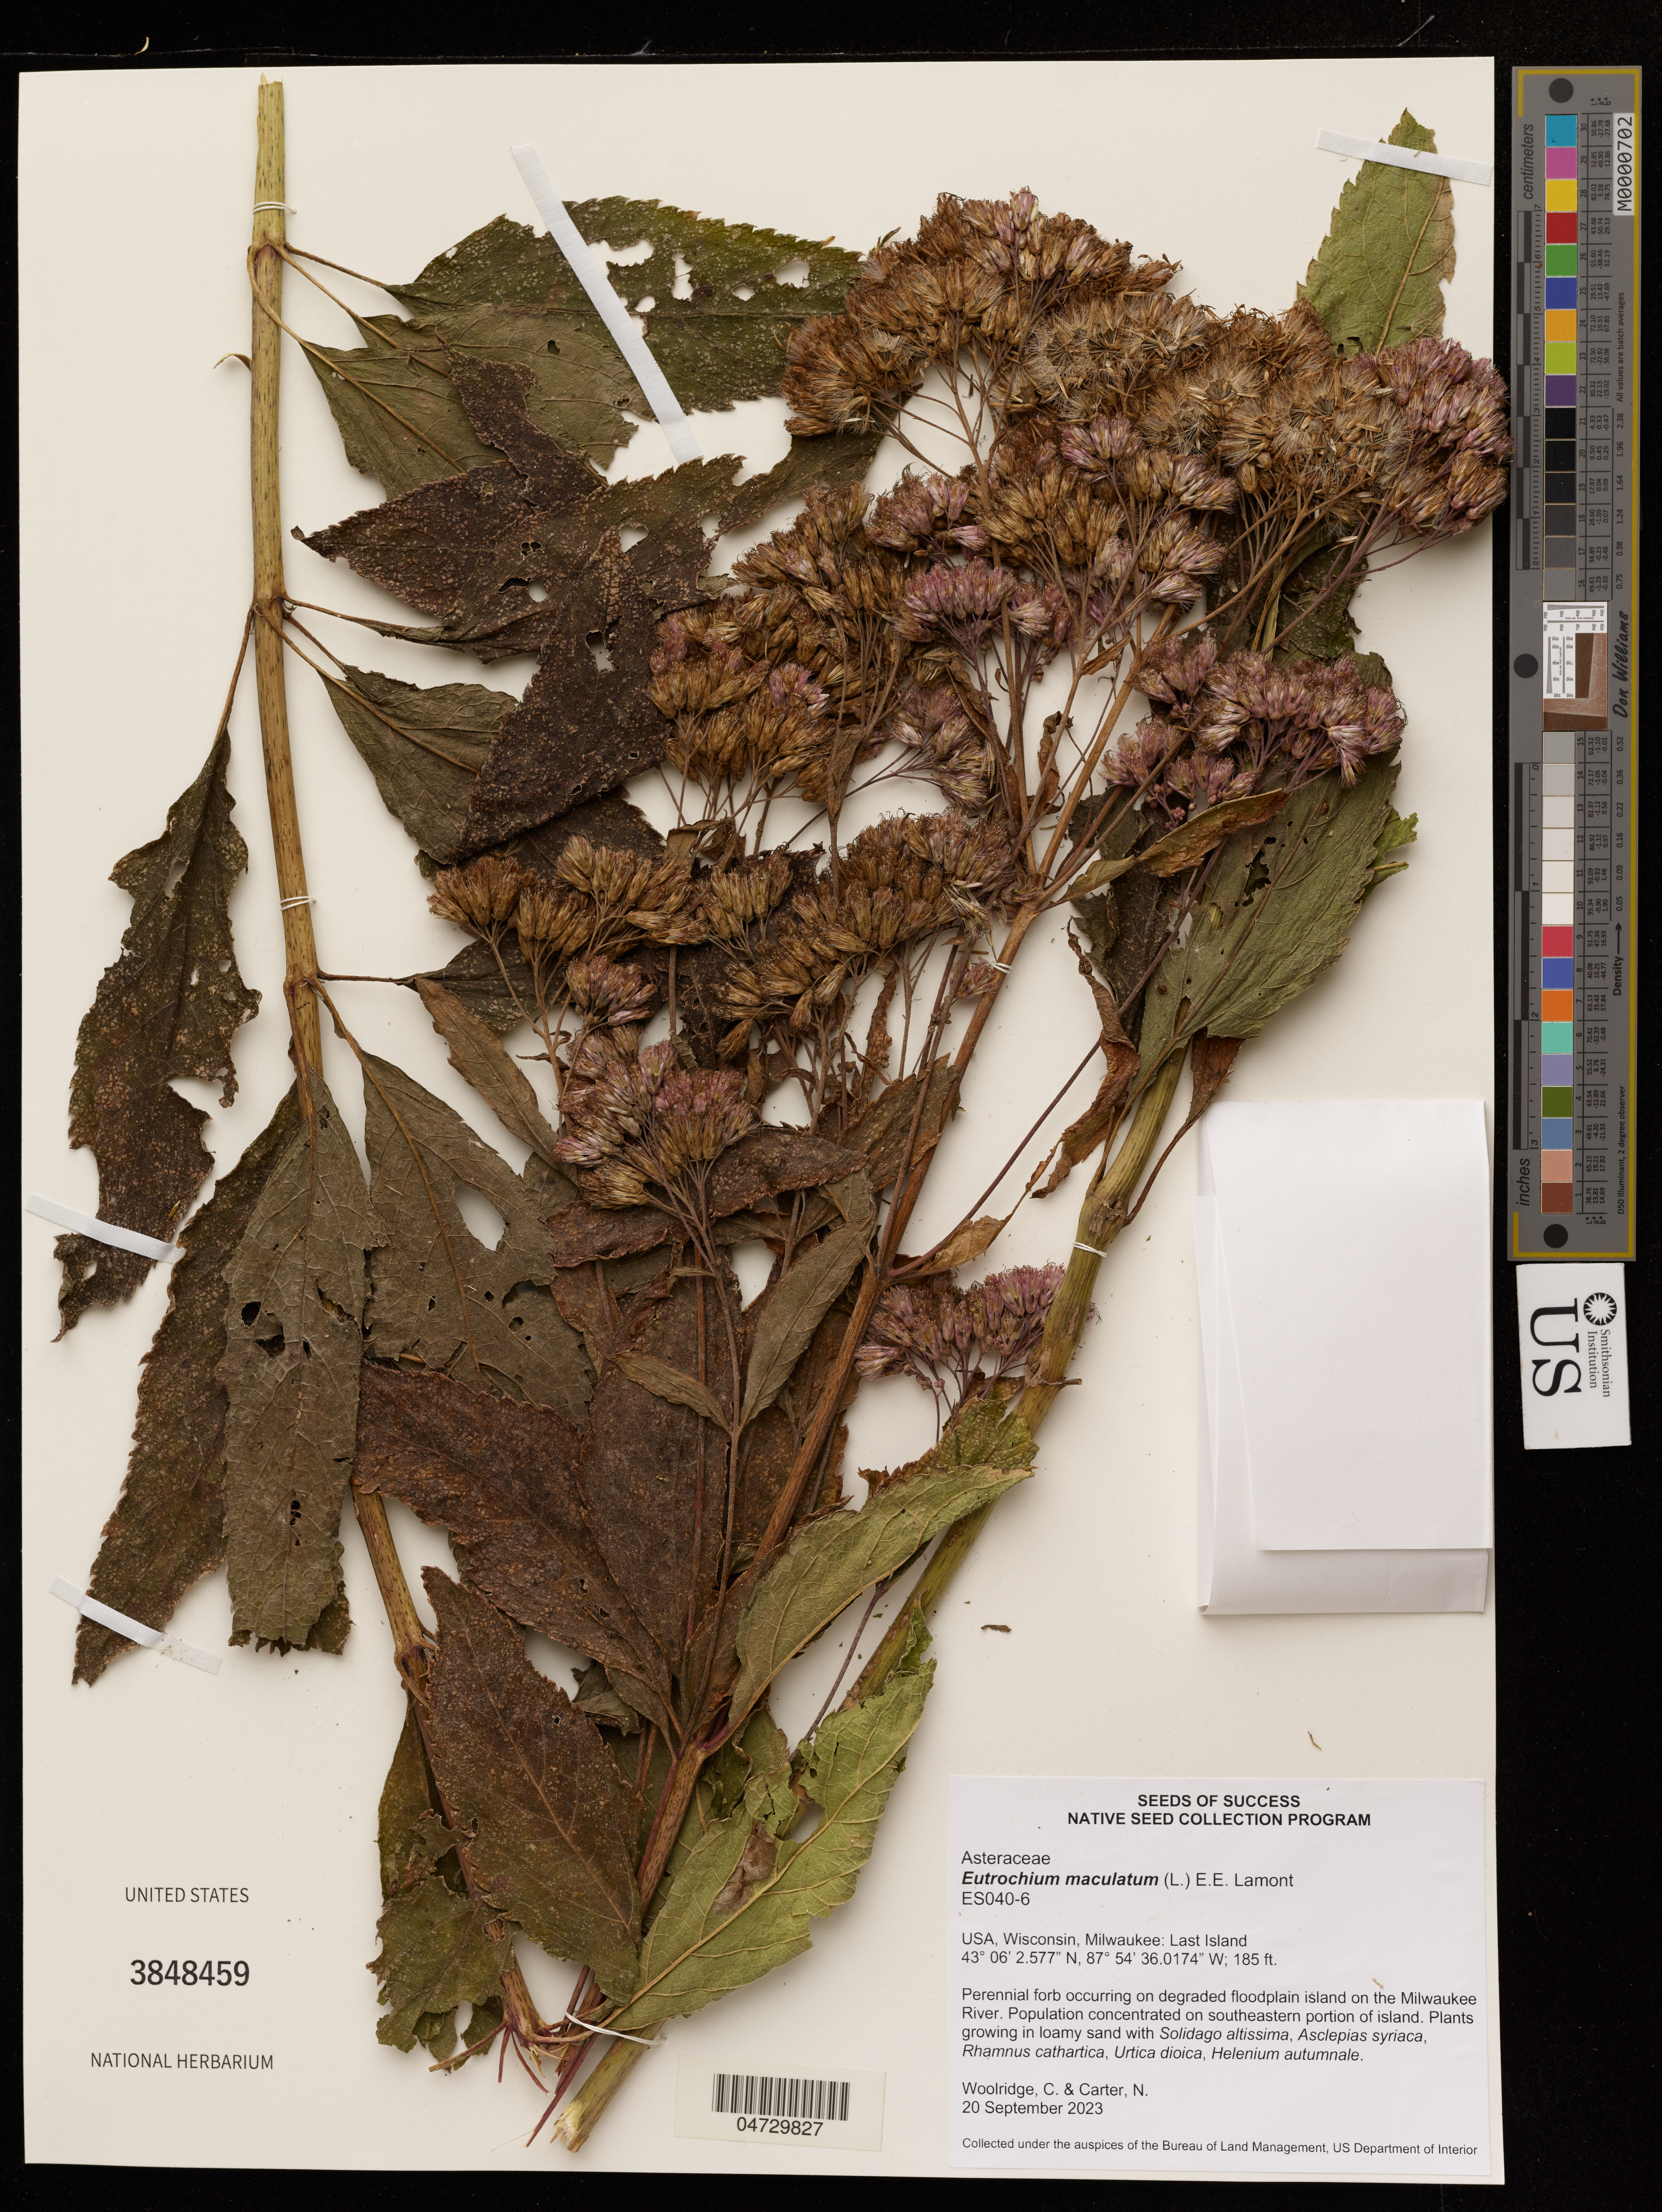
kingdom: Plantae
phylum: Tracheophyta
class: Magnoliopsida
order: Asterales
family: Asteraceae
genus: Eutrochium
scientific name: Eutrochium maculatum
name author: (L.) E.E. Lamont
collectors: C. Woolridge & N. Carter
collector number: ES040-6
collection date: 2023-09-20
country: United States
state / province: Wisconsin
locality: Milwaukee: Last Island.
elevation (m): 56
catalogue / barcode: US 3848459